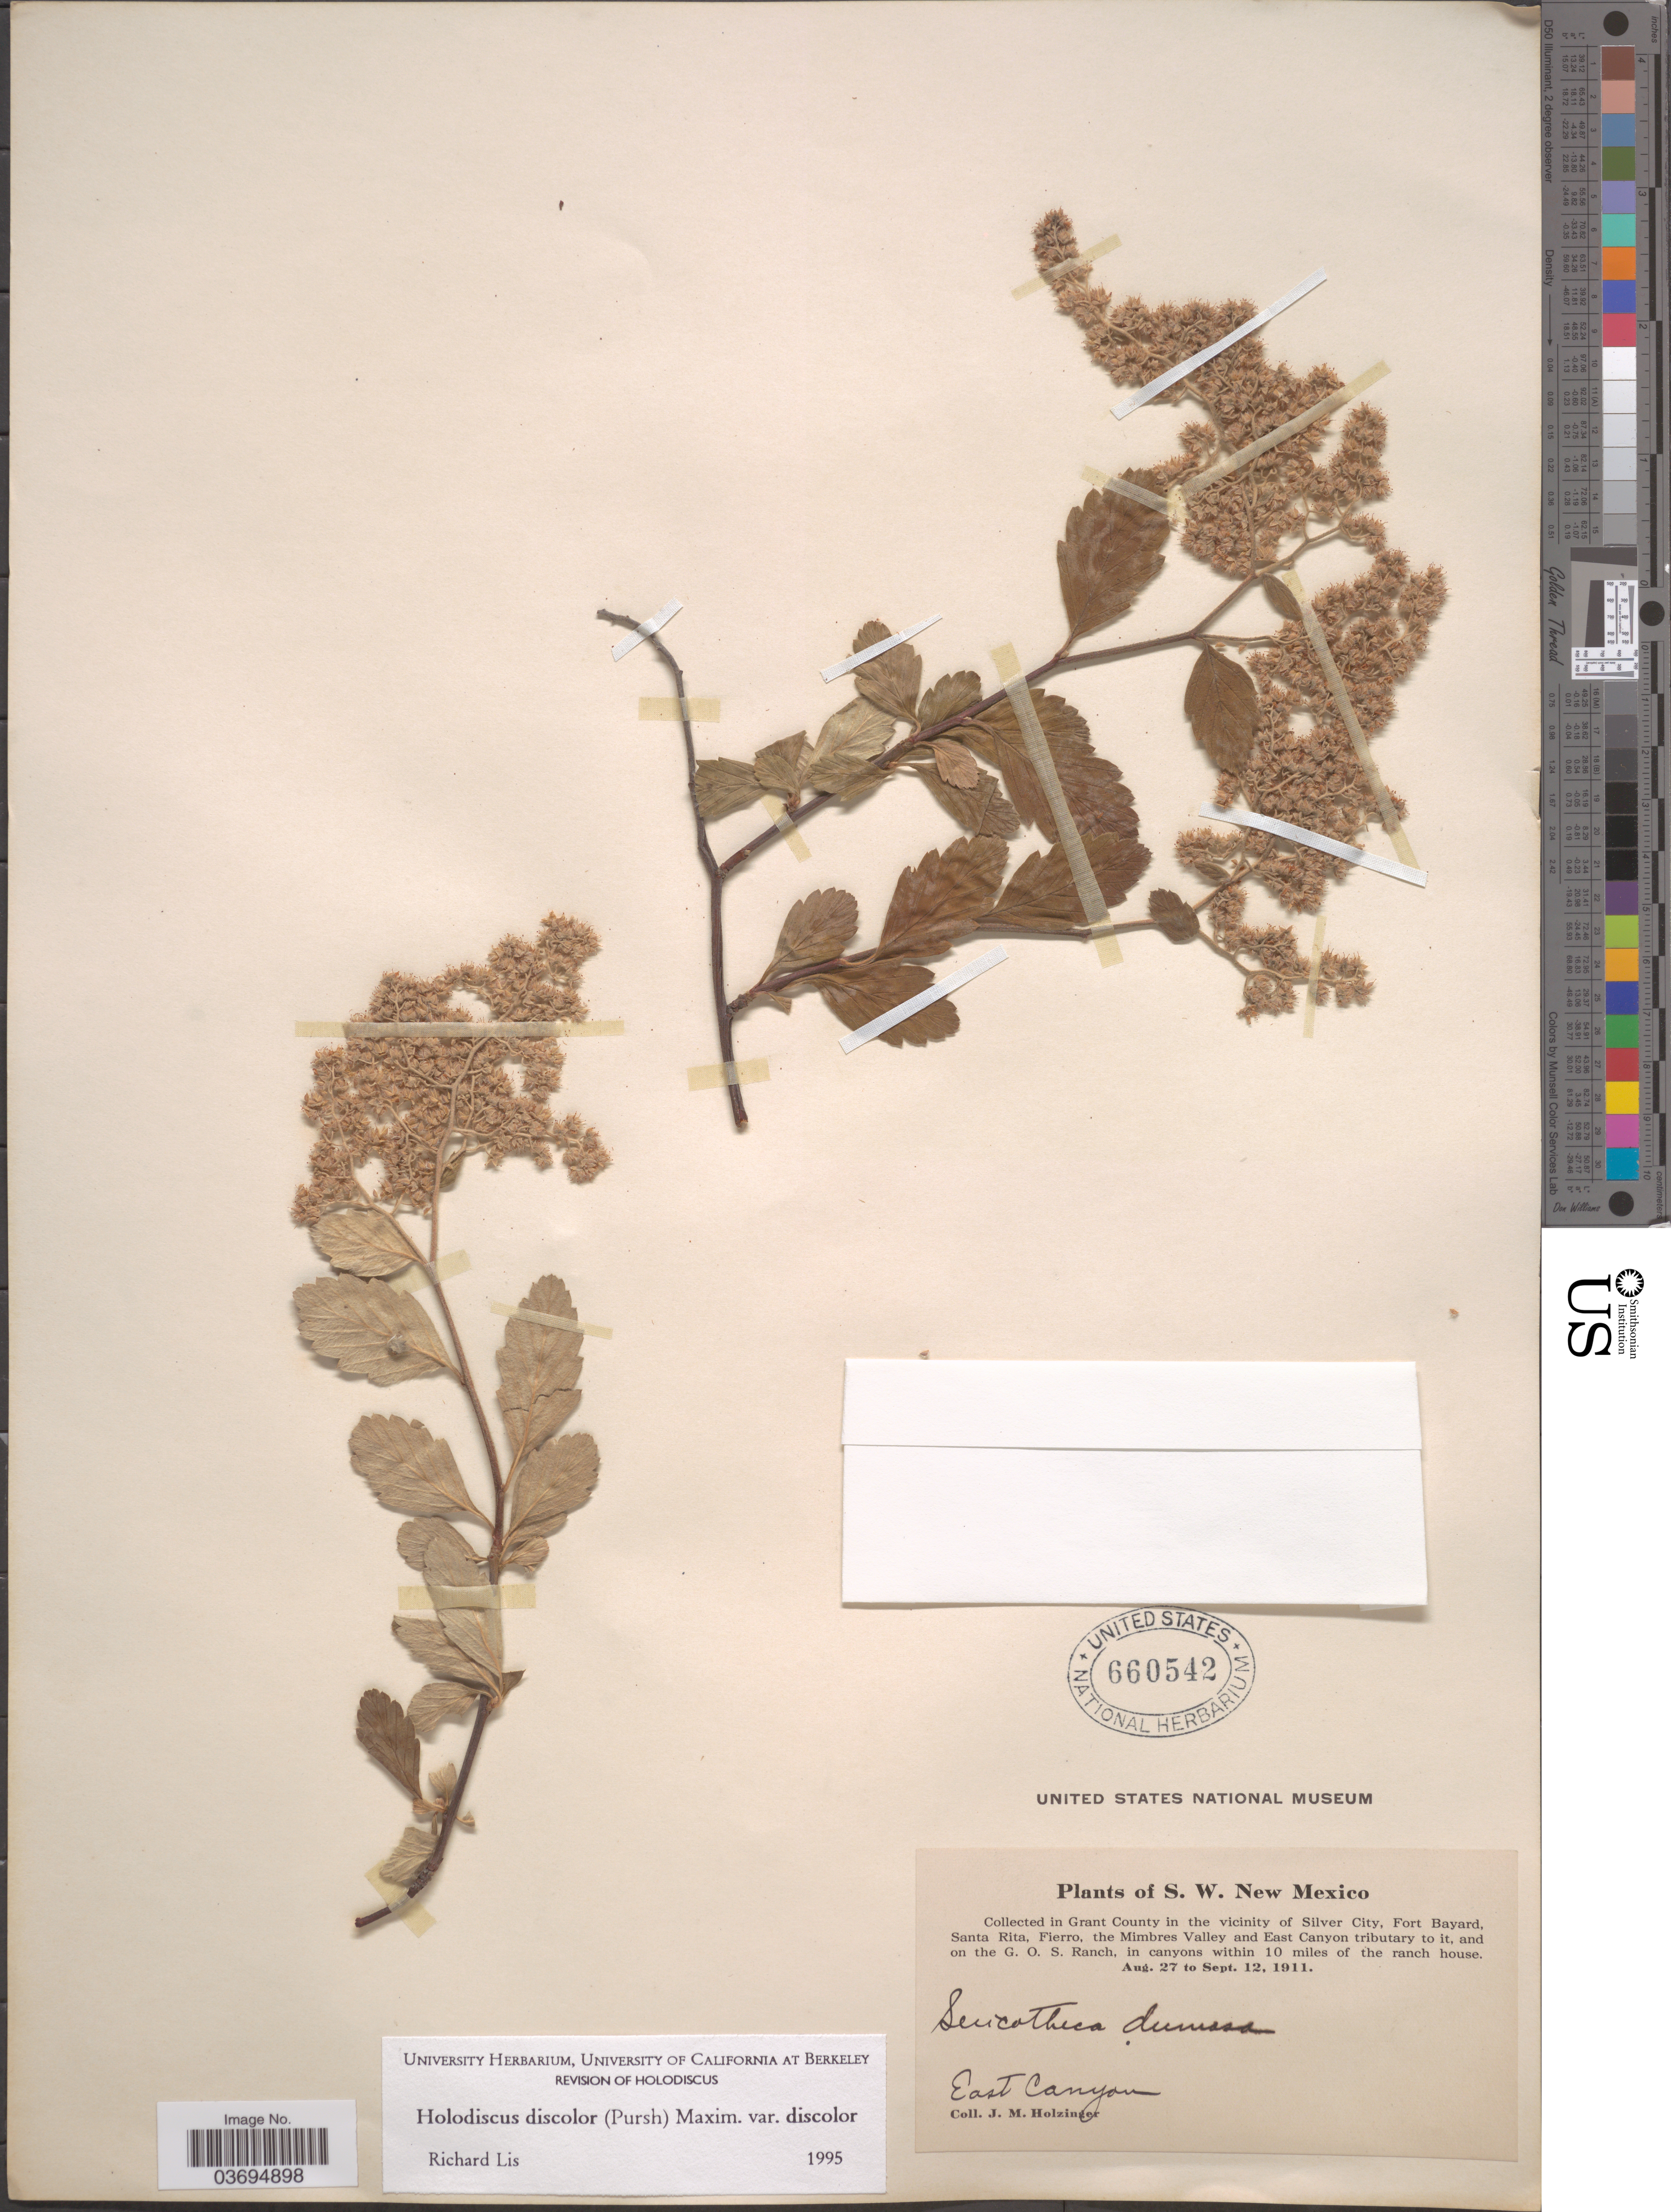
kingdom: Plantae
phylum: Tracheophyta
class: Magnoliopsida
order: Rosales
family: Rosaceae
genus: Holodiscus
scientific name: Holodiscus discolor var. discolor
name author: (Pursh) Maxim.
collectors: J. M. Holzinger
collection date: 1911-08-27/1911-09-12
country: United States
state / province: New Mexico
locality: S. W. New Mexico. Grant County in the vicinity of Silver City, Fort Bayard, Santa Rita, Fierro, the Mimbres Valley and East Canyon tributary to it, and on the G. O. S. Ranch, in canyons within 10 miles of the ranch house. East Canyon.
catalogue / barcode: US 660542